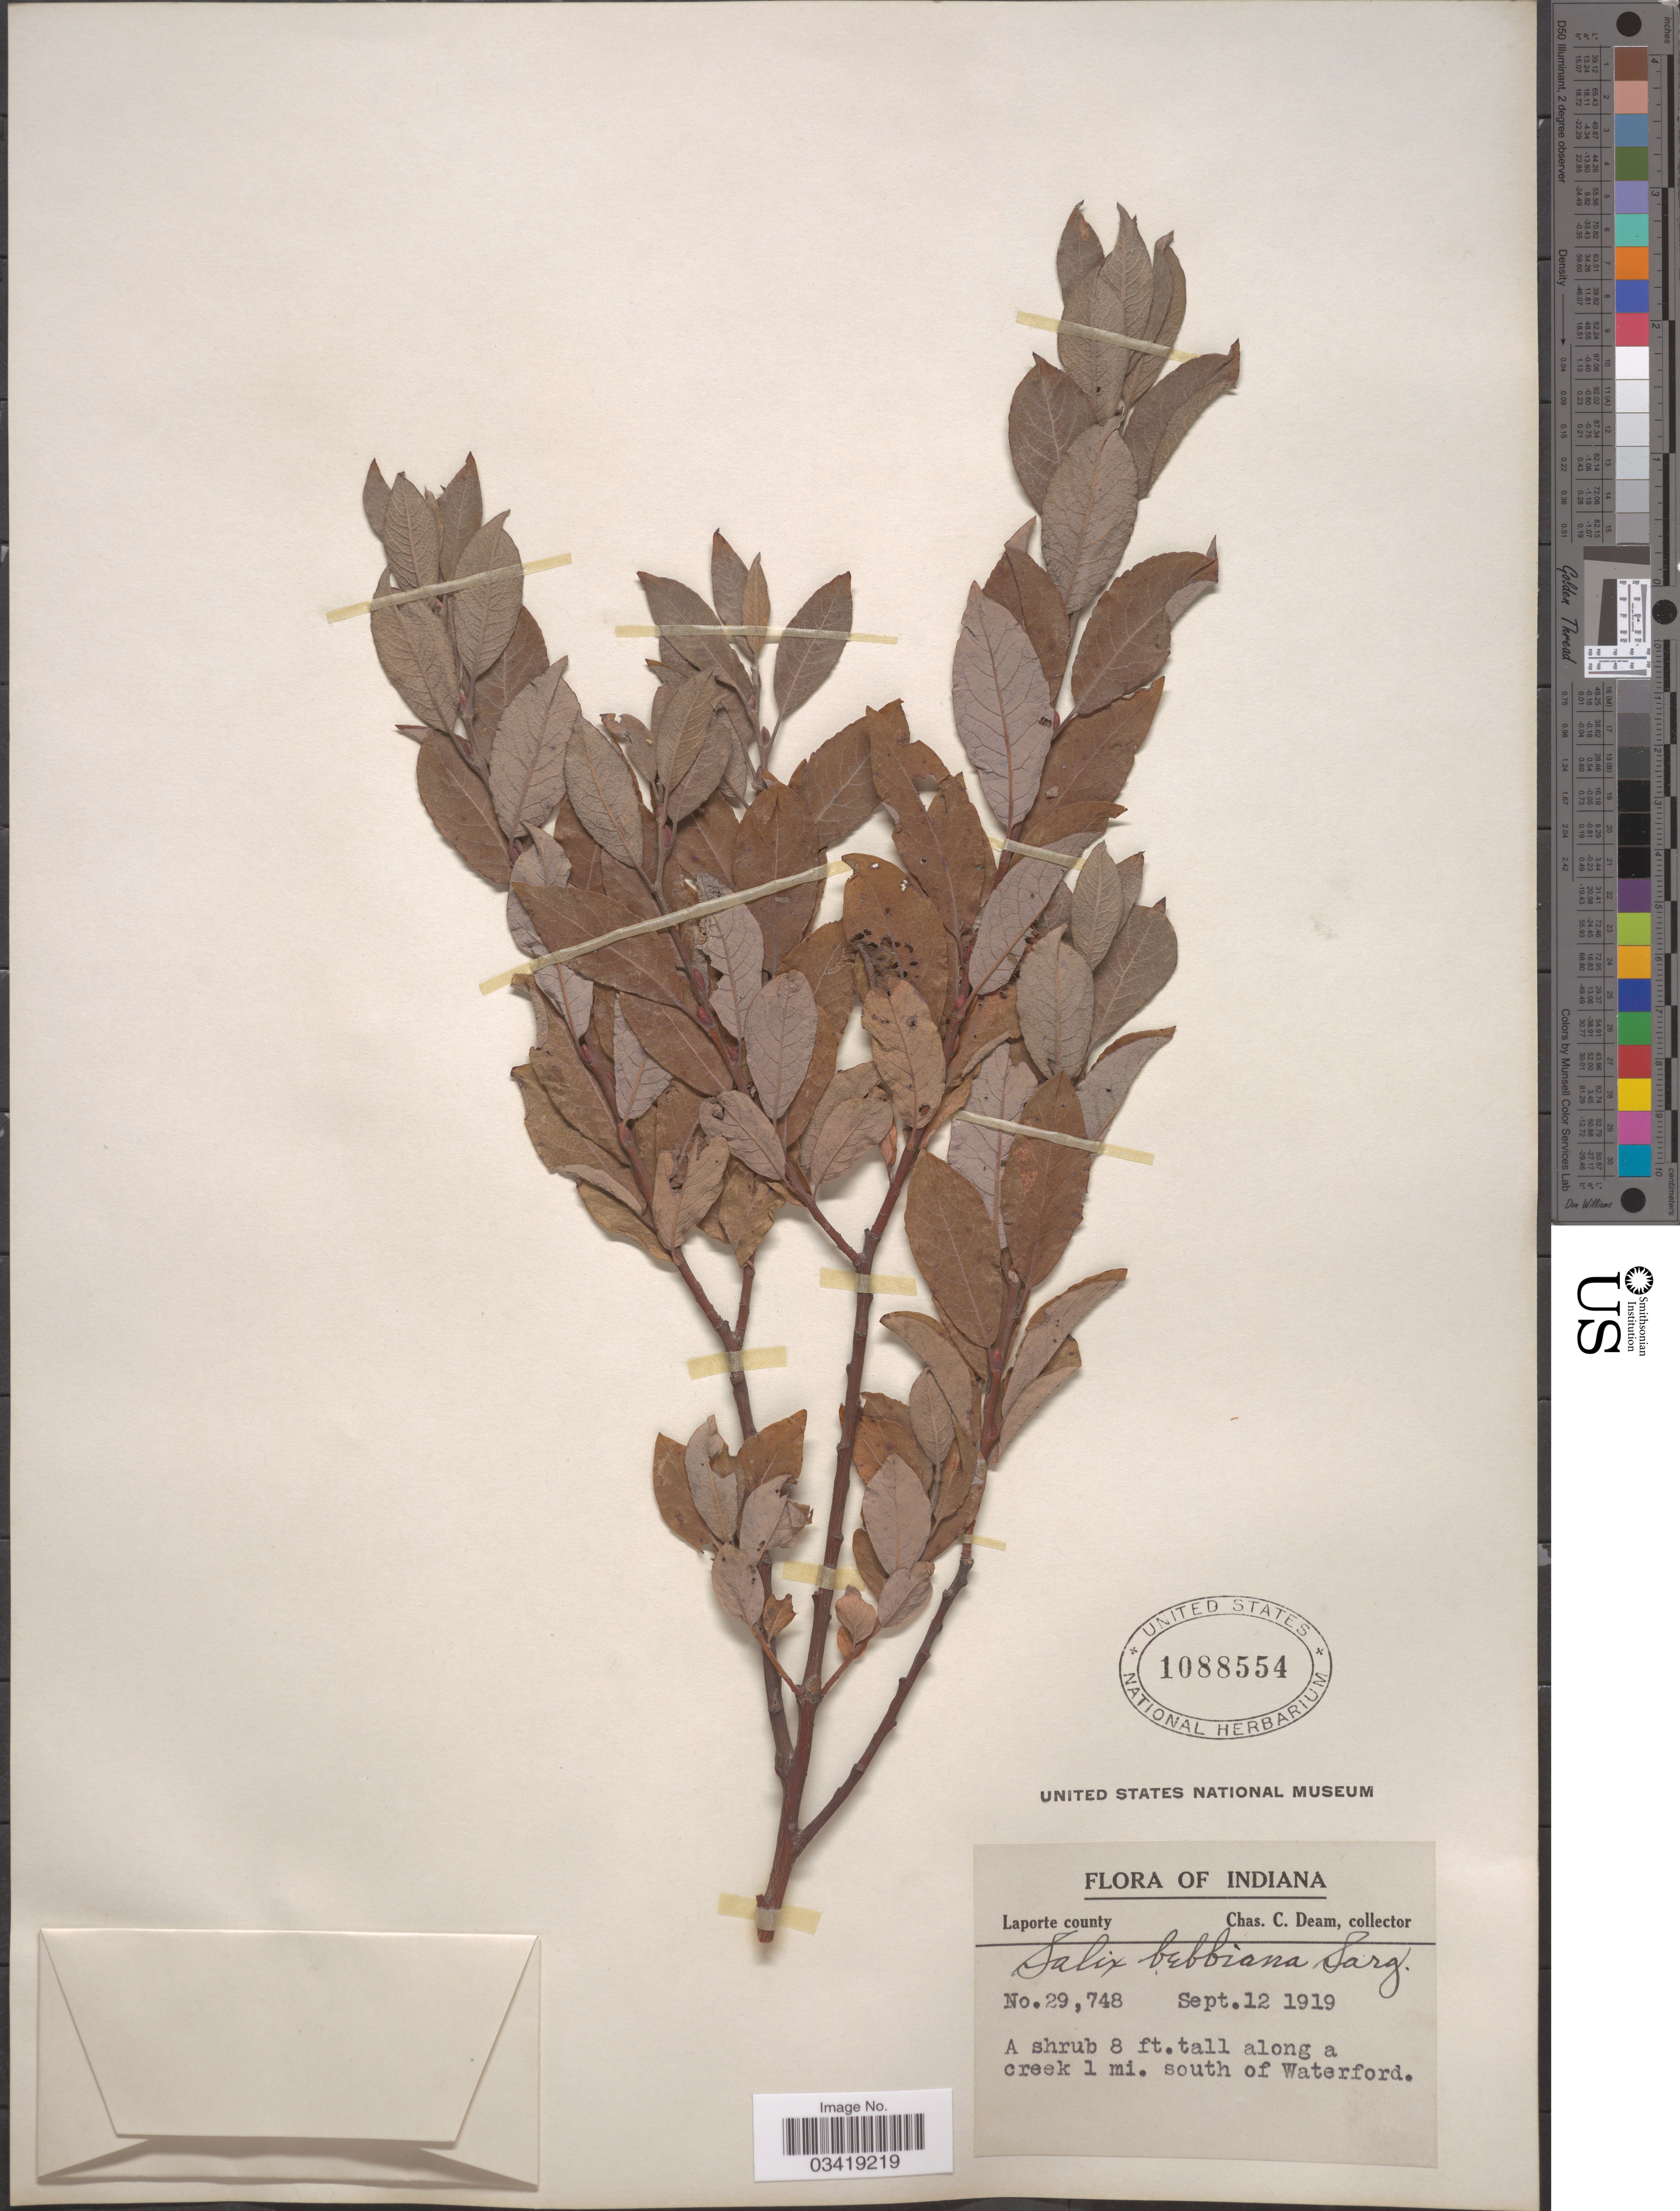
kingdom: Plantae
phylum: Tracheophyta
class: Magnoliopsida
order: Malpighiales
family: Salicaceae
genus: Salix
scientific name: Salix bebbiana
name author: Sarg.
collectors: C. C. Deam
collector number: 29748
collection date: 1919-09-12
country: United States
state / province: Indiana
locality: Laporte county. A shrub 8 ft. tall along a creek 1 mi. south of Waterford.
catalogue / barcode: US 1088554